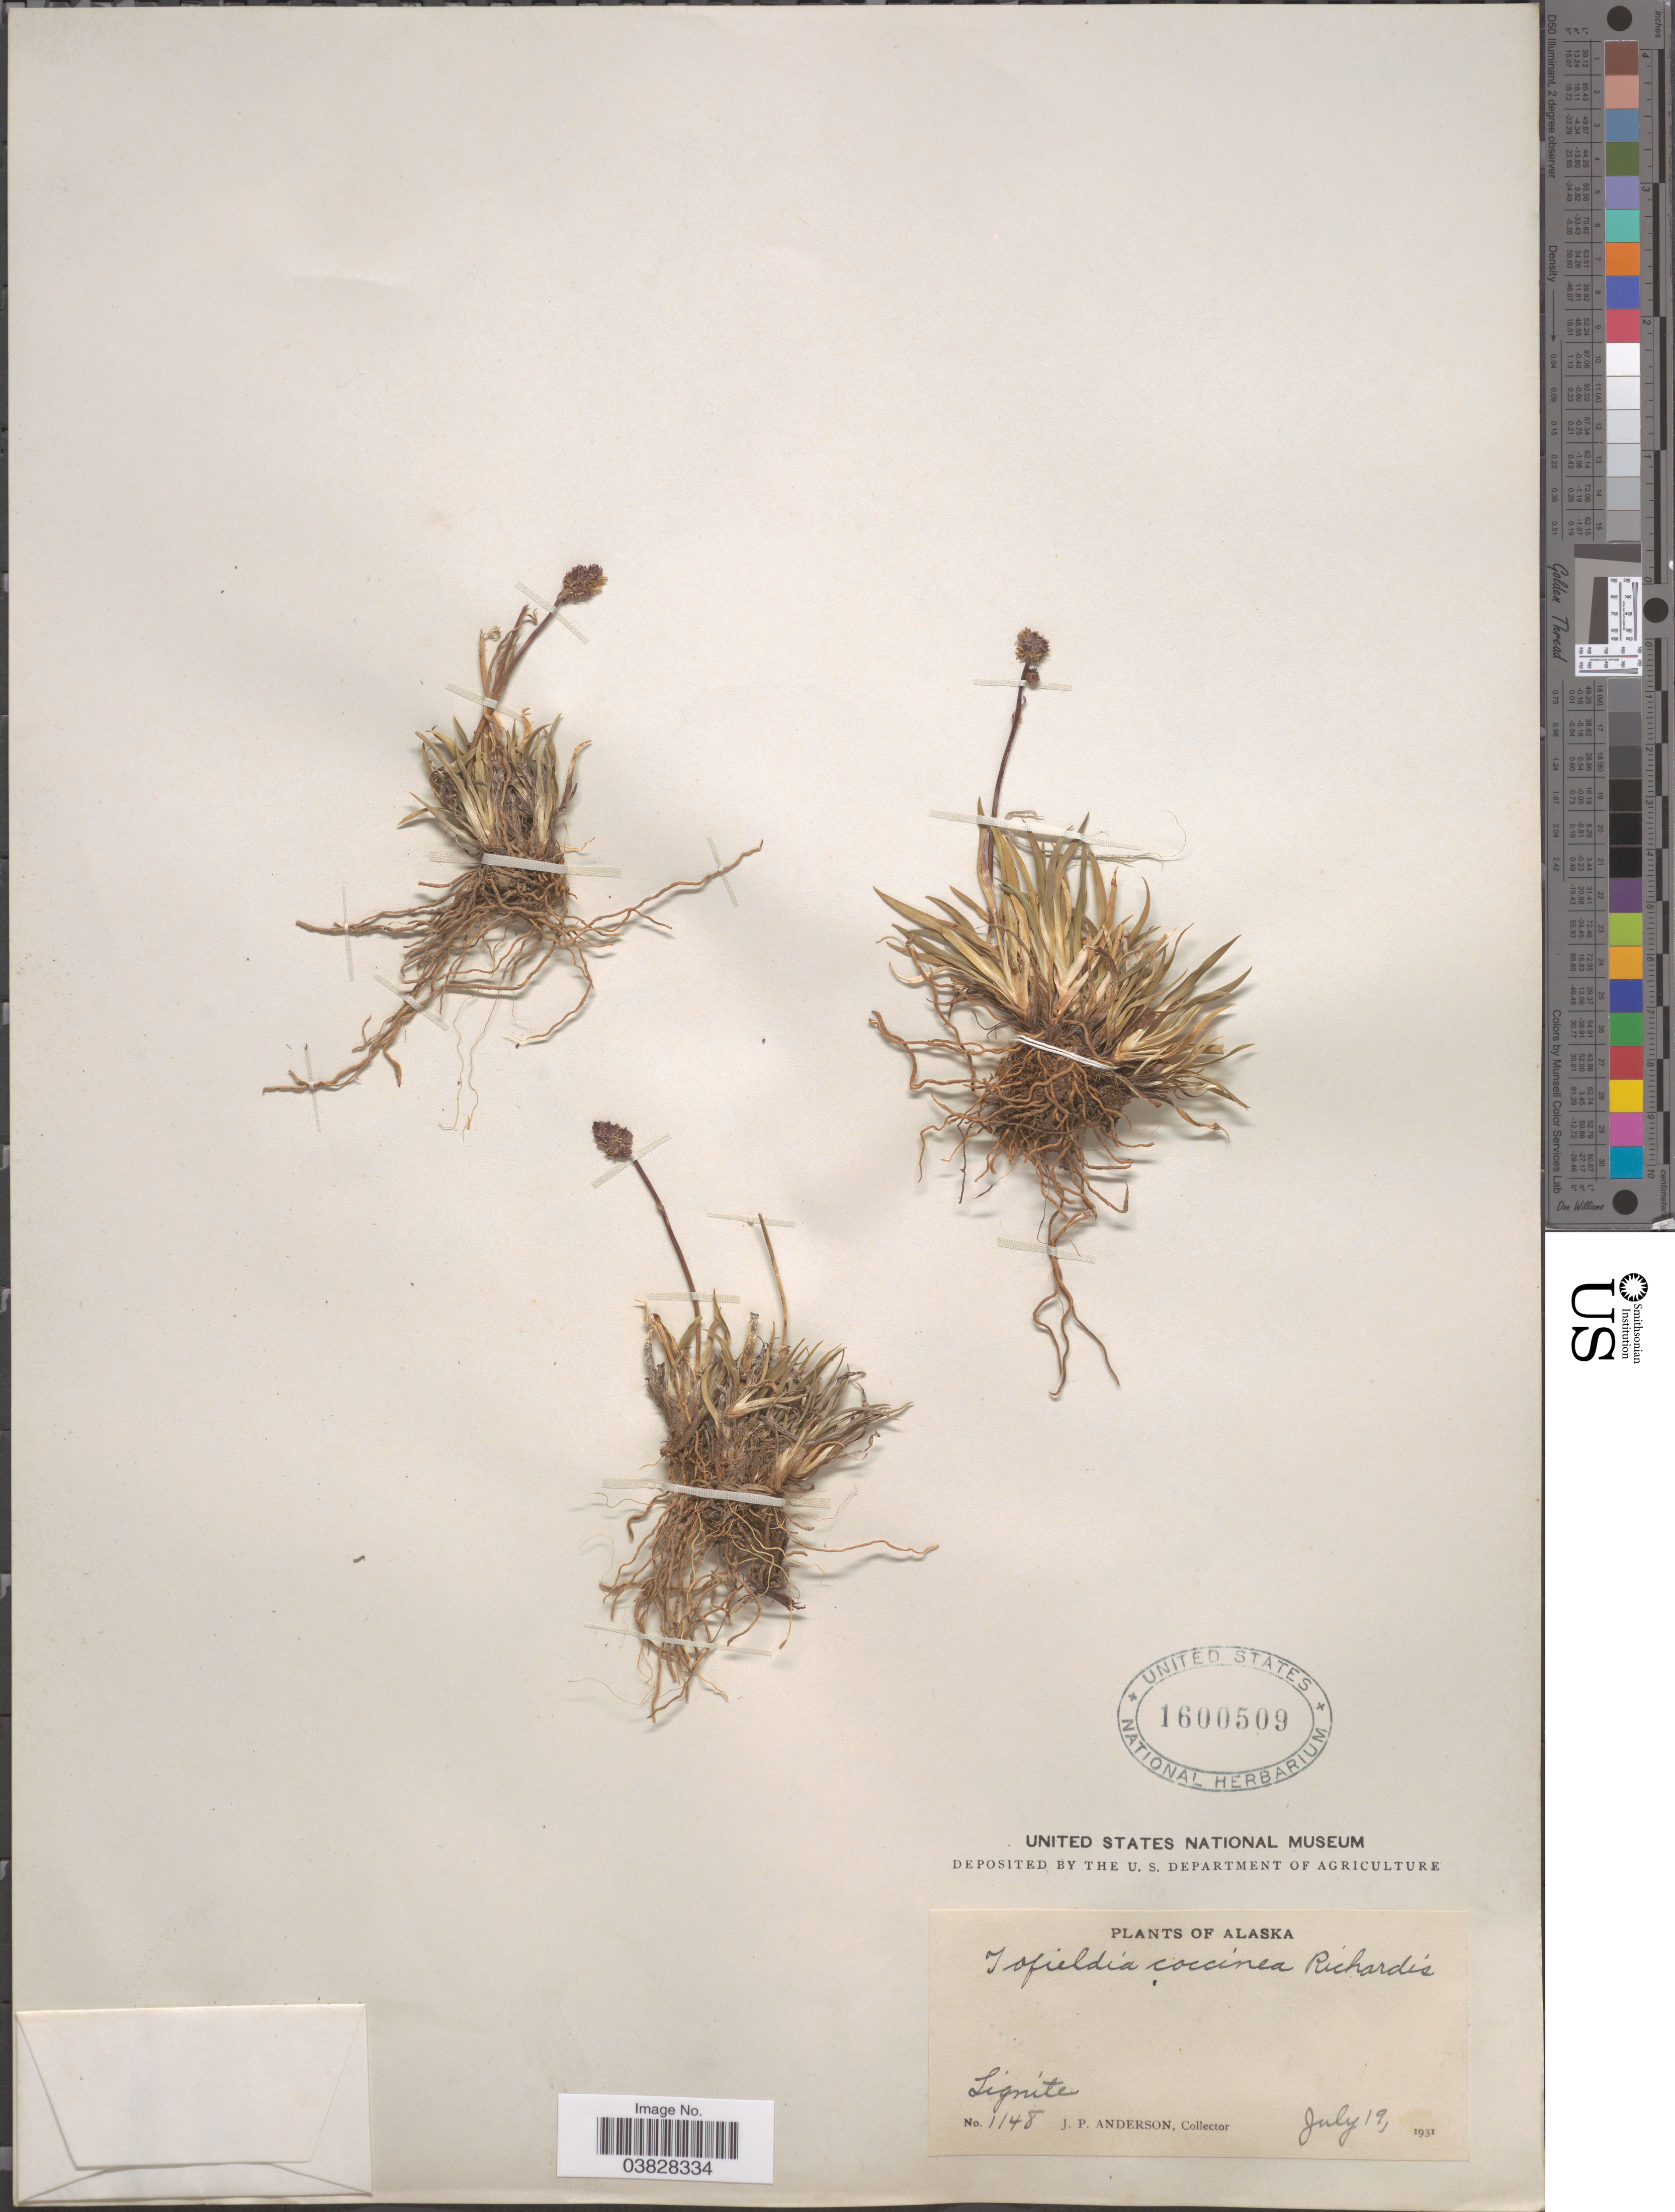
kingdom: Plantae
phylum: Tracheophyta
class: Liliopsida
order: Alismatales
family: Tofieldiaceae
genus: Tofieldia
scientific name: Tofieldia coccinea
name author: Richardson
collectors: J. P. Anderson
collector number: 1148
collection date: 1931-07-19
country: United States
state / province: Alaska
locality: Lignite.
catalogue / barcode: US 1600509